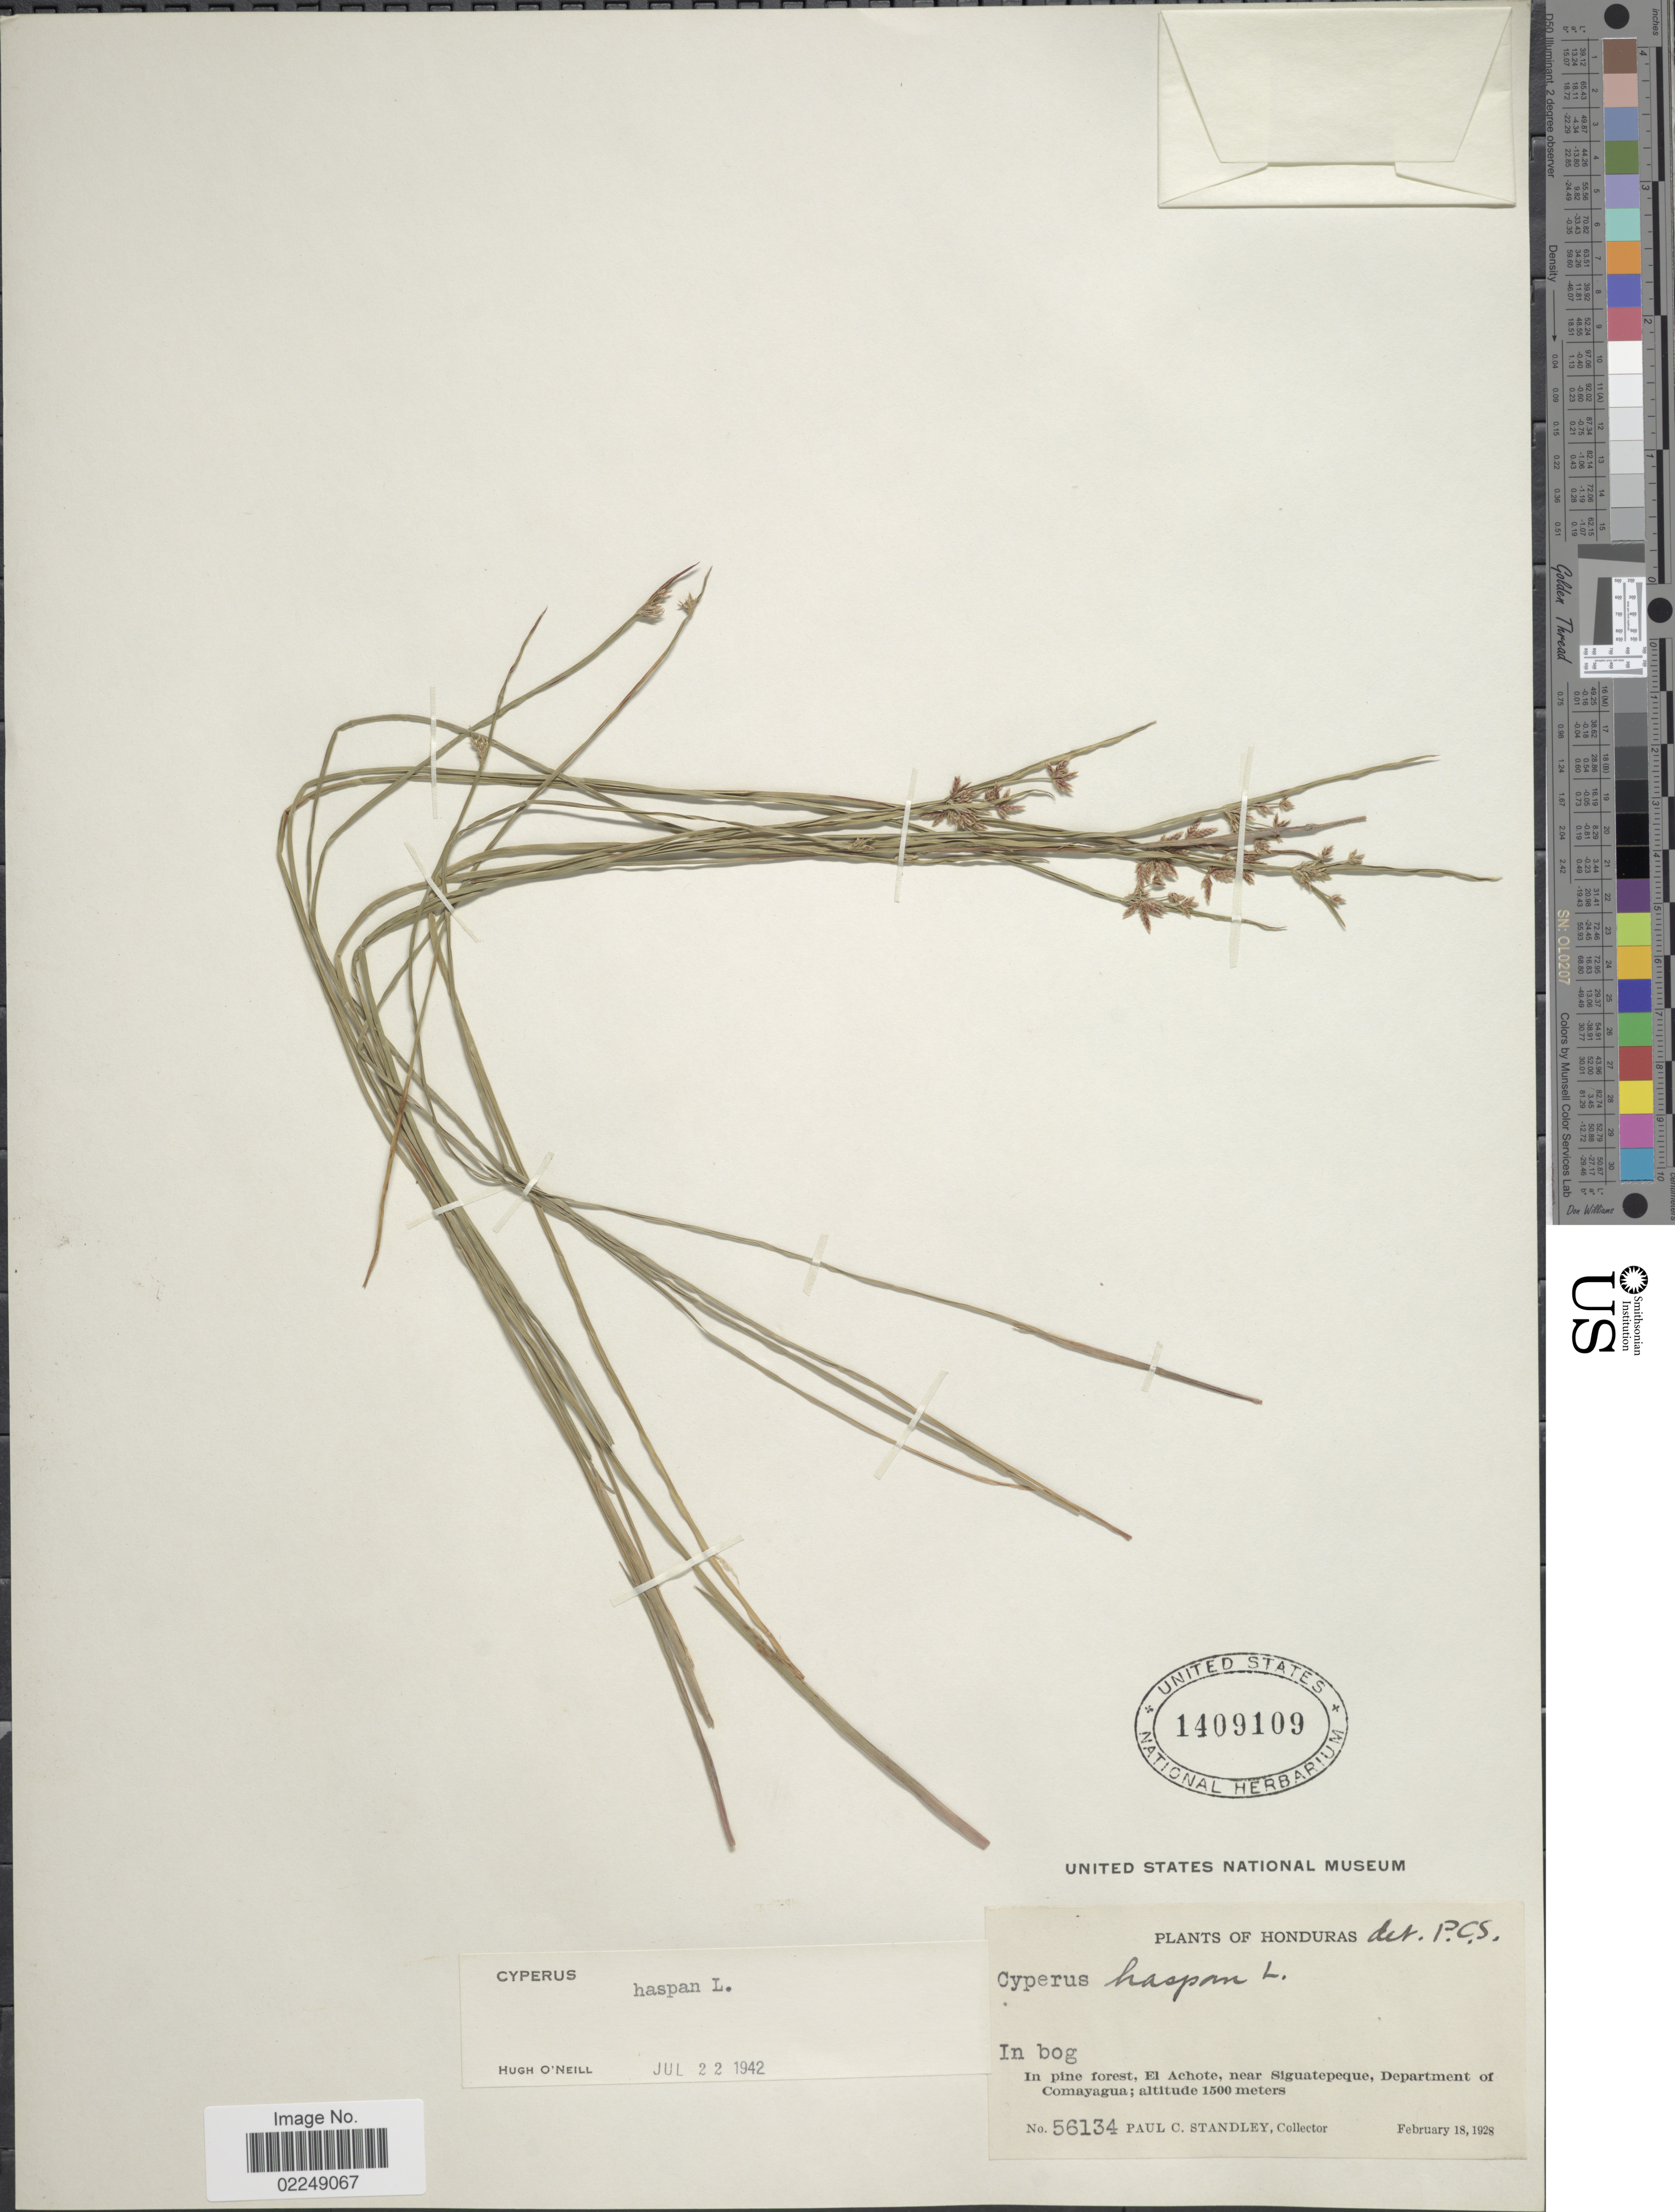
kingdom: Plantae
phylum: Tracheophyta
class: Liliopsida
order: Poales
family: Cyperaceae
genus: Cyperus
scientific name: Cyperus haspan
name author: L.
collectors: P. C. Standley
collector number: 56134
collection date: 1928-02-18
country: Honduras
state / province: Comayagua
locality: In pine forest, El Achote, near Siguatepeque, Department of Comayagua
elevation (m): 1500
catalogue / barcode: US 1409109